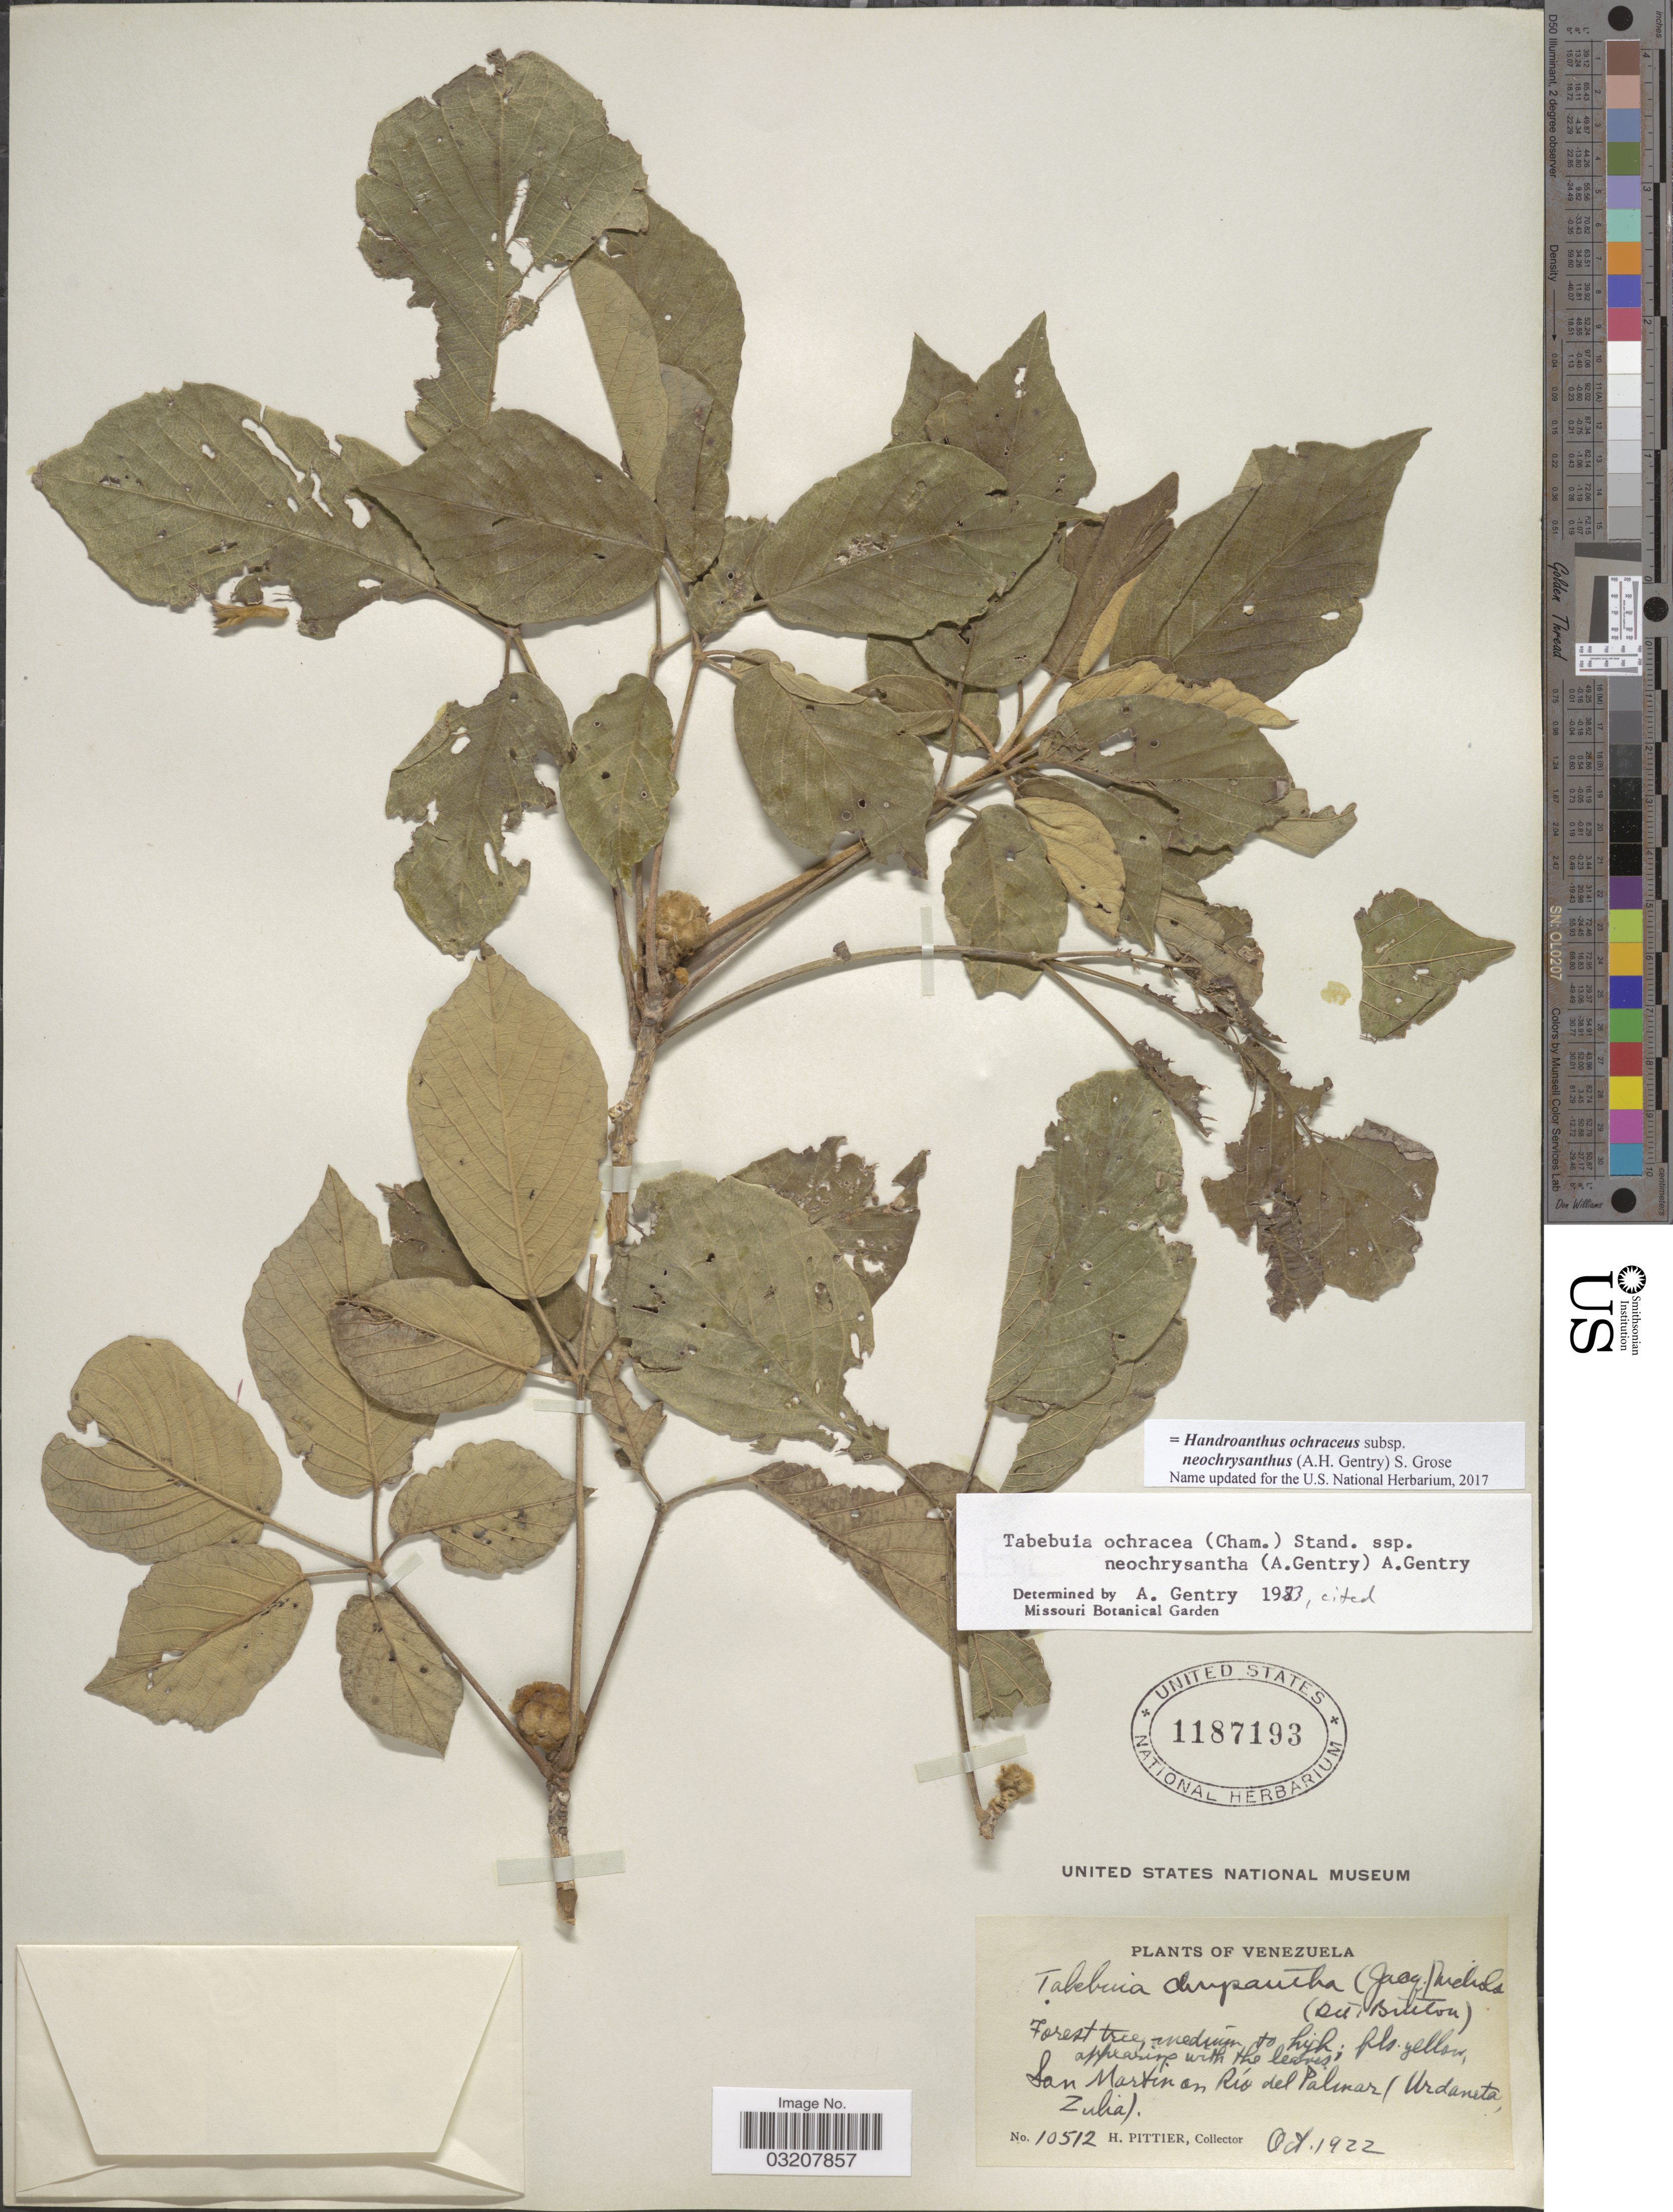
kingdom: Plantae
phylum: Tracheophyta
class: Magnoliopsida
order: Lamiales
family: Bignoniaceae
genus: Handroanthus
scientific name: Handroanthus ochraceus subsp. neochrysanthus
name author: (A.H. Gentry) S.O. Grose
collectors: H. F. Pittier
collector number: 10512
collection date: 1922-10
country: Venezuela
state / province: Zulia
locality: San Martin on Río del Palmar (Urdaneta, Zulia).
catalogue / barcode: US 1187193